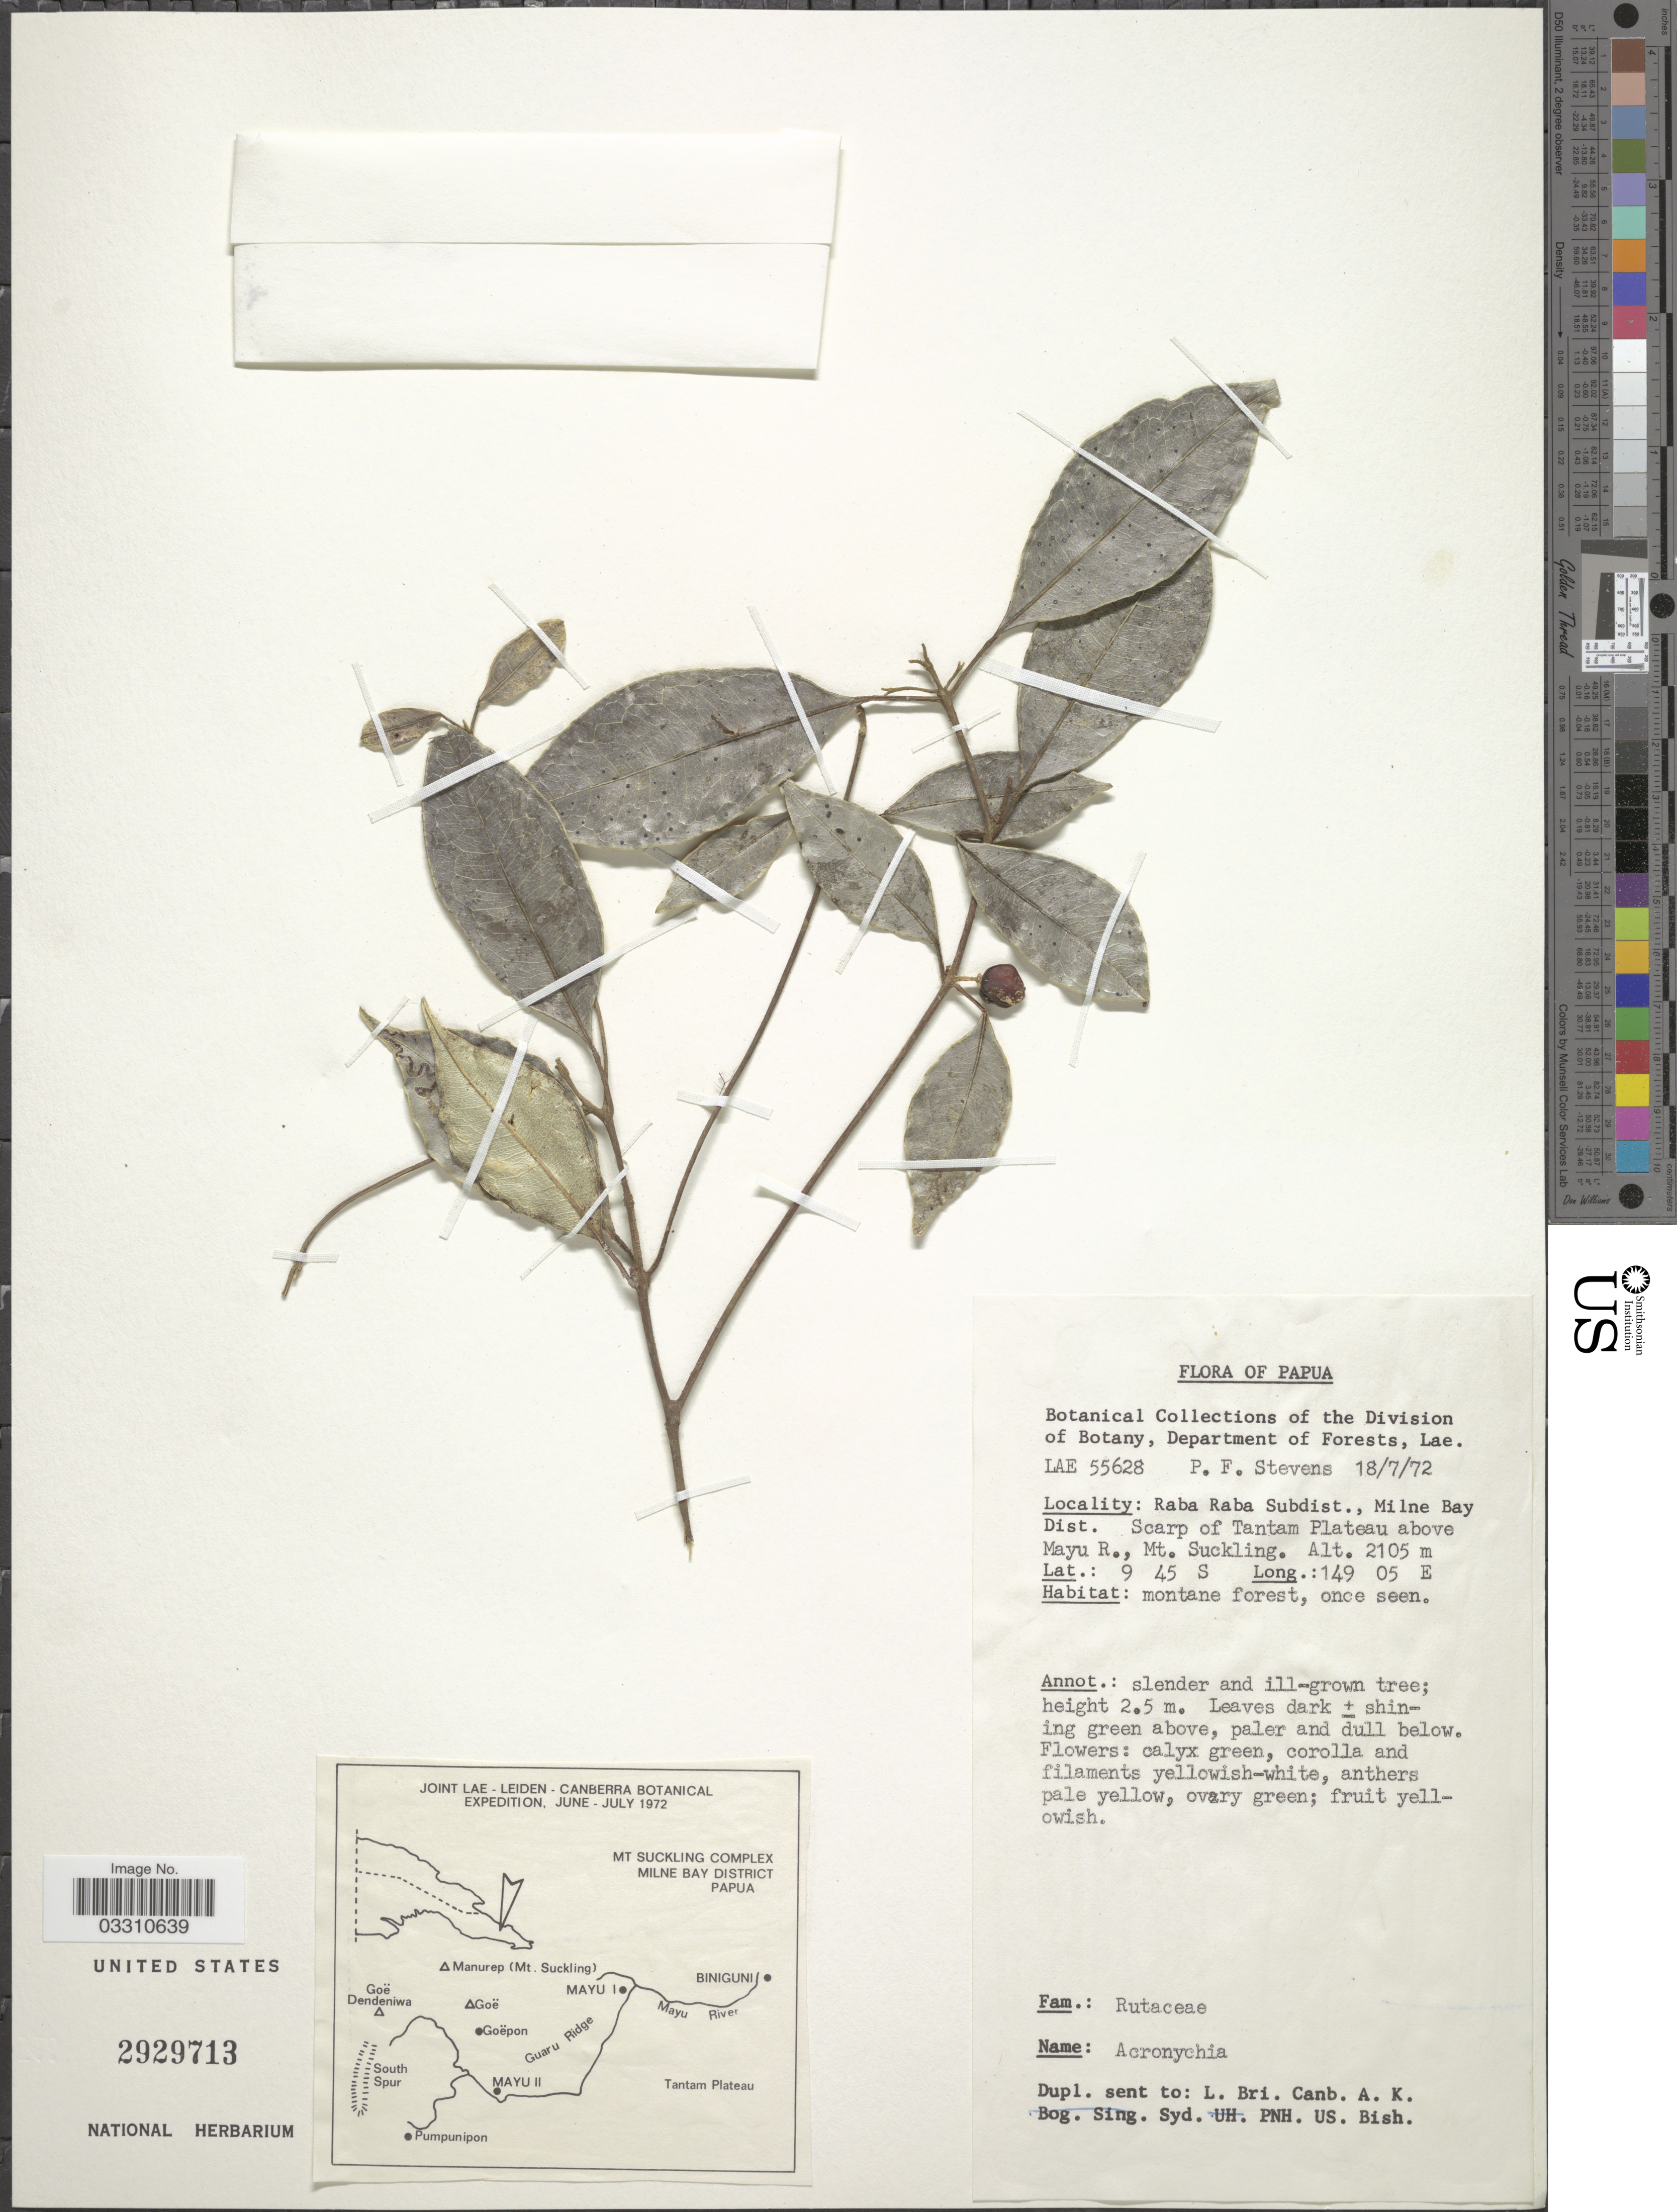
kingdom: Plantae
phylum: Tracheophyta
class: Magnoliopsida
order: Sapindales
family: Rutaceae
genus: Acronychia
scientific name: Acronychia sp.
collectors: P. F. Stevens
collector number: LAE55628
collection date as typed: Transcribed d/m/y: 18/7/72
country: Papua New Guinea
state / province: Milne Bay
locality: Papua. Raba Raba Subdist., Milne Bay Dist. Scarp of Tantam Plateau above Mayu R., Mt. Suckling.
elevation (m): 2105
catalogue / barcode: US 2929713